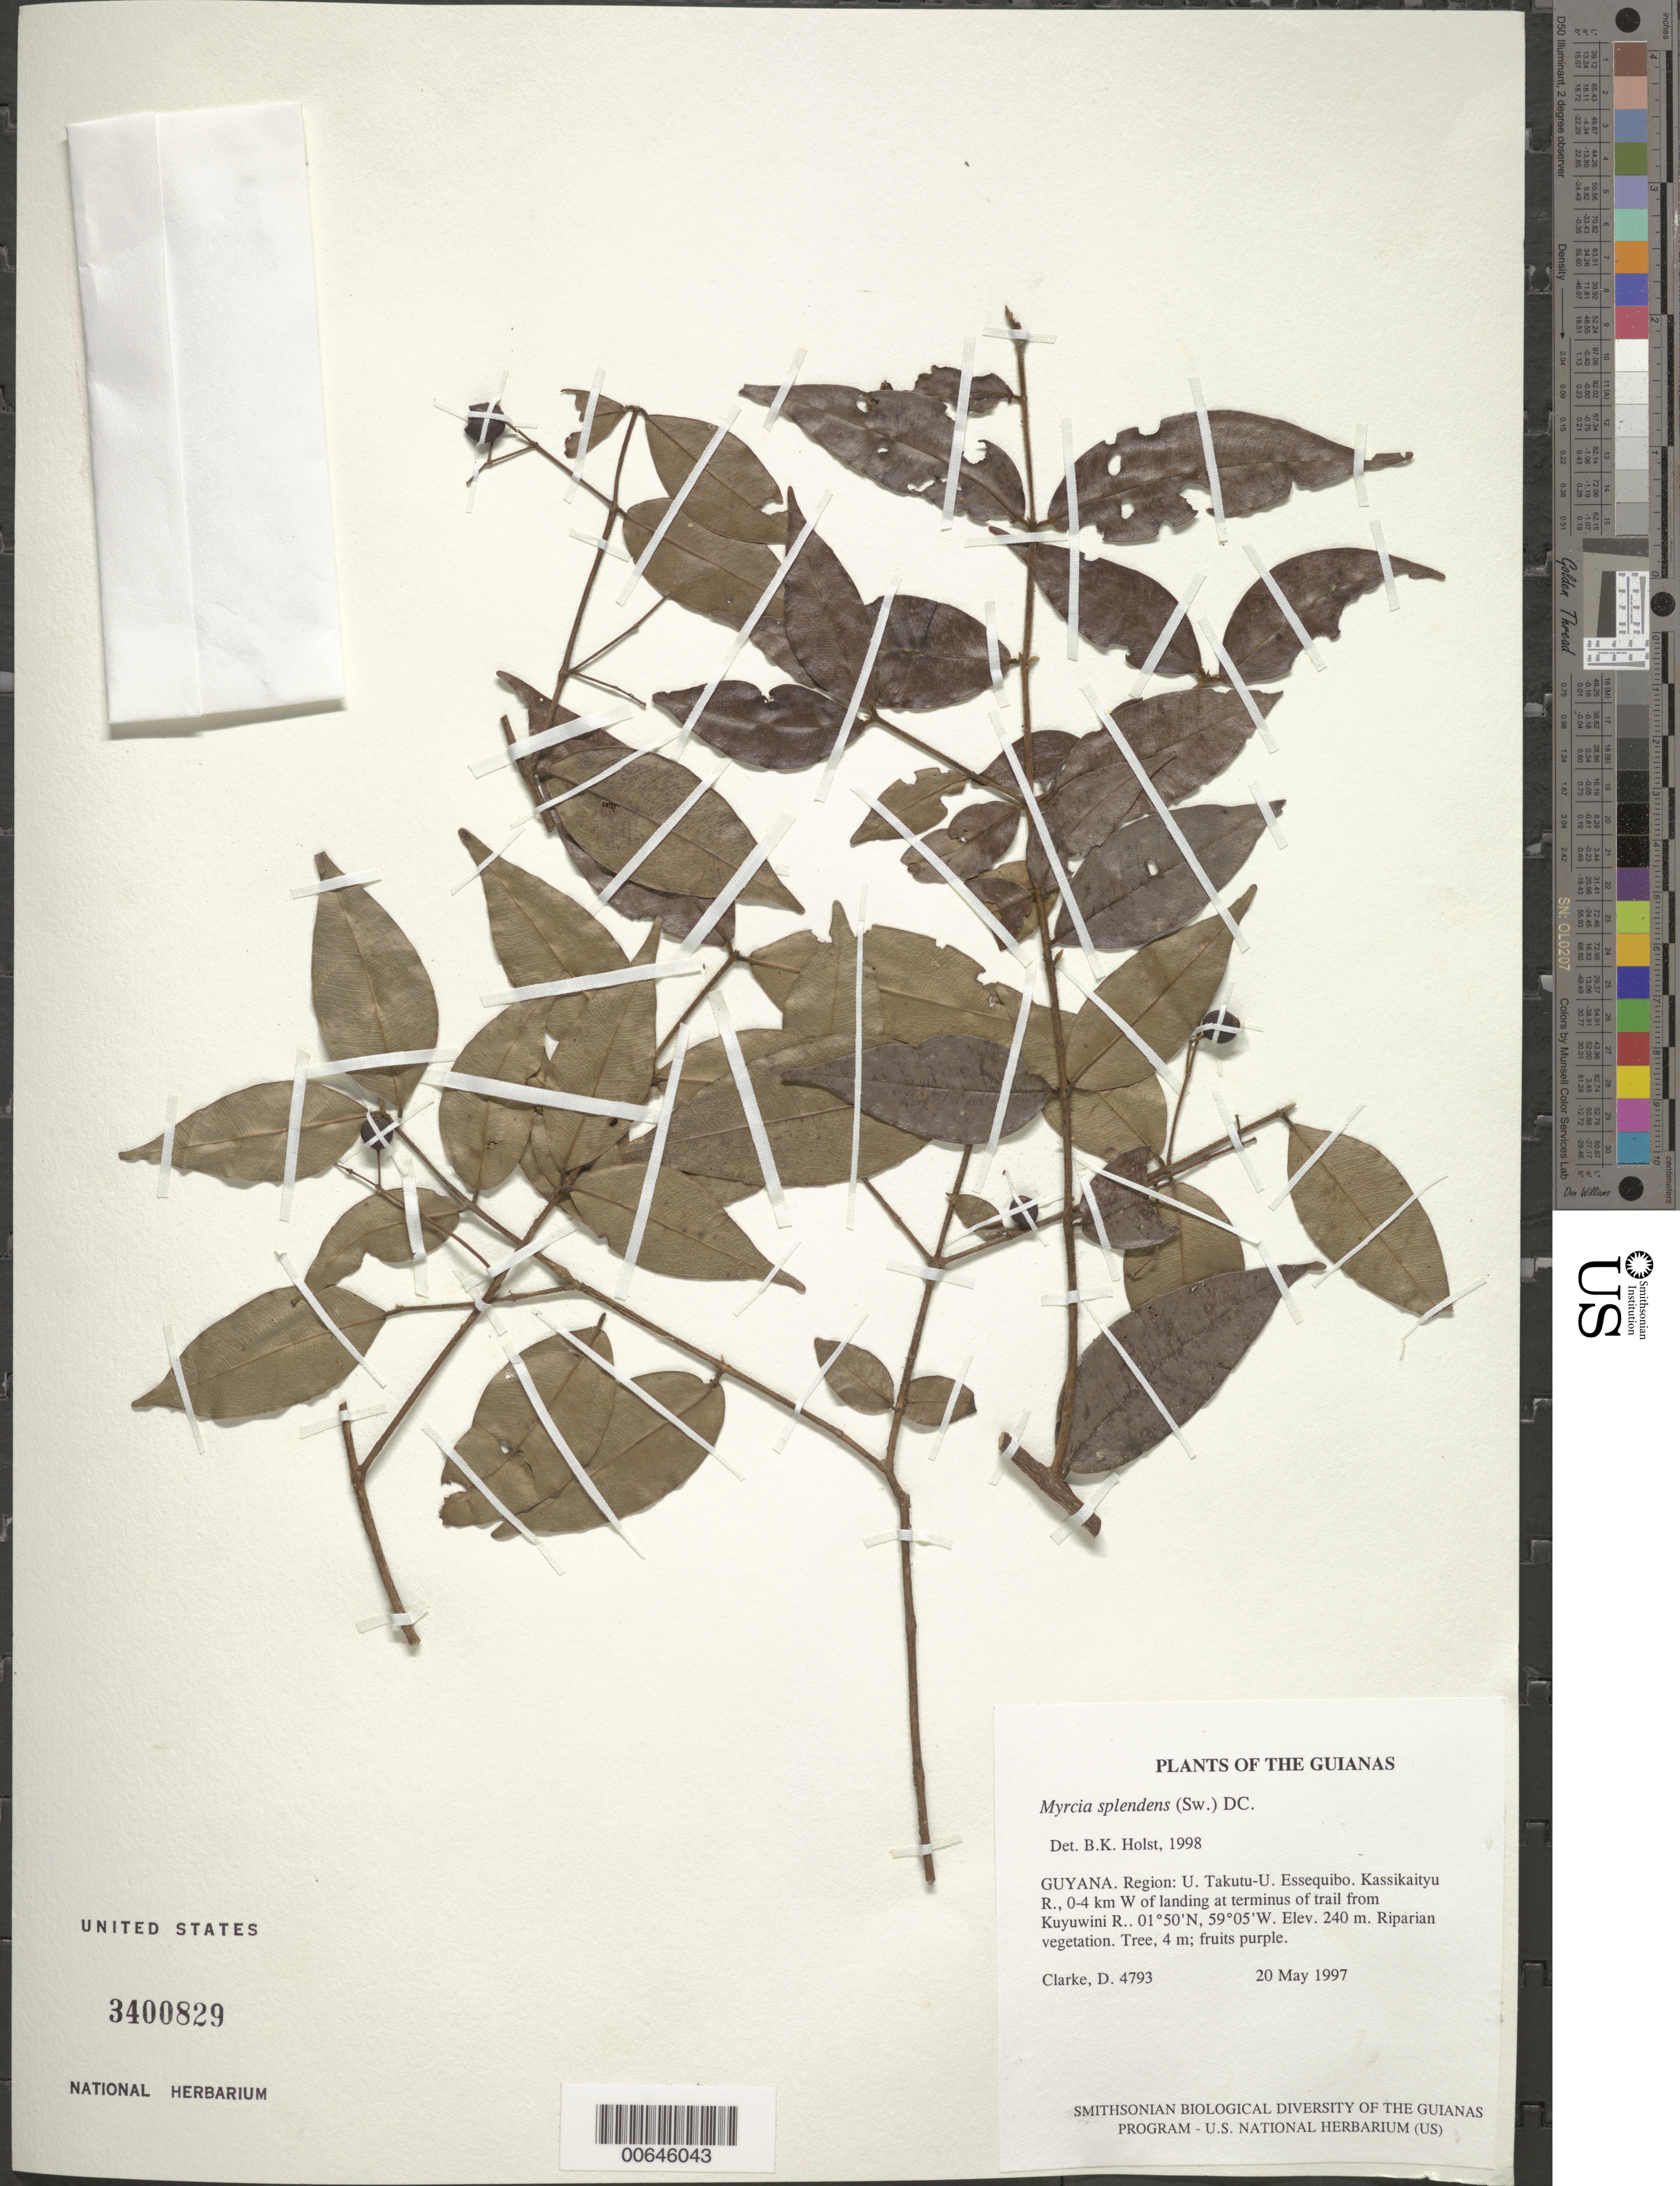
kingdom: Plantae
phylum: Tracheophyta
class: Magnoliopsida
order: Myrtales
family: Myrtaceae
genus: Myrcia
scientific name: Myrcia splendens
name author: (Sw.) DC.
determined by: Holst, Bruce K.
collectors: H. D. Clarke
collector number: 4793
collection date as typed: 20 May 1997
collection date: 1997-05-20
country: Guyana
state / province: U. Takutu-U. Essequibo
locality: Kassikaityu R., 0-4 km W of landing at terminus of trail from Kuyuwini R.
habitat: Riparian vegetation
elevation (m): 240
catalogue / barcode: US 3400829